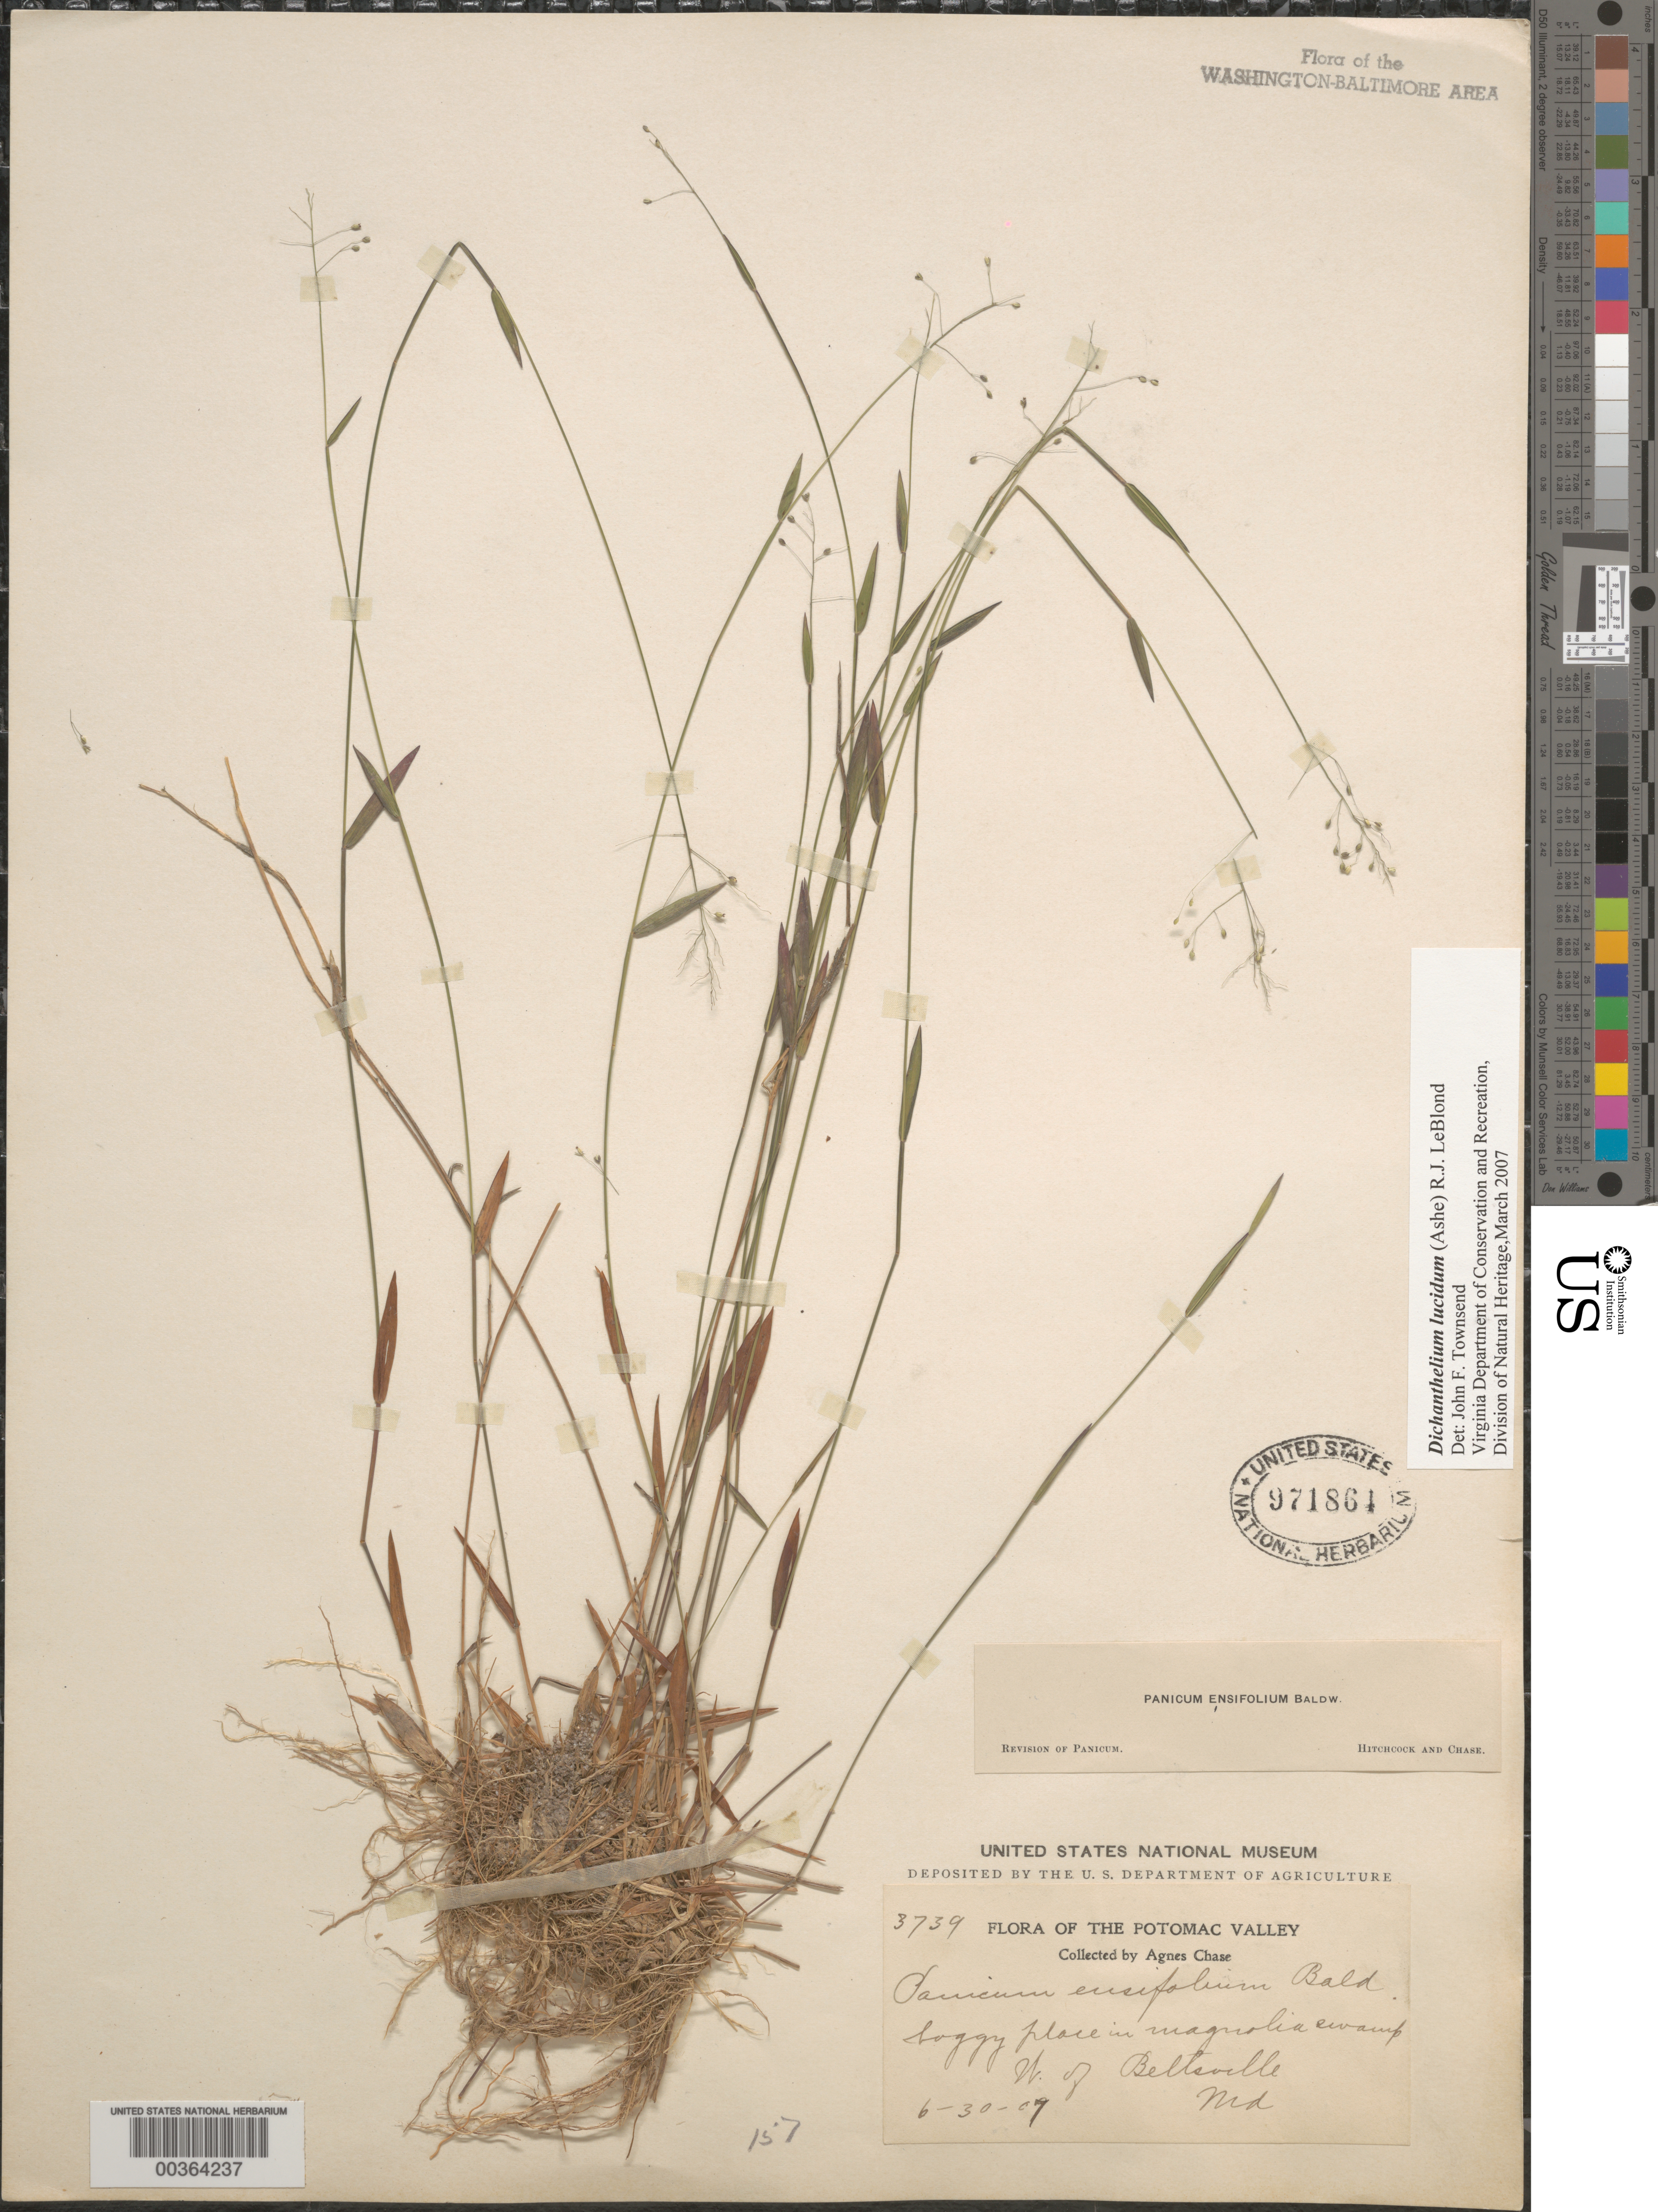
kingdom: Plantae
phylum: Tracheophyta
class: Liliopsida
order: Poales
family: Poaceae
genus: Dichanthelium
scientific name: Dichanthelium dichotomum var. dichotomum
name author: (L.) Gould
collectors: A. Chase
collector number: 3739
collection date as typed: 30 Jun 1907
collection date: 1907-06-30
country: United States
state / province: Maryland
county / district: Prince George's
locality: West of Beltsville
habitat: Boggy place in magnolia swamp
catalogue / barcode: US 971864